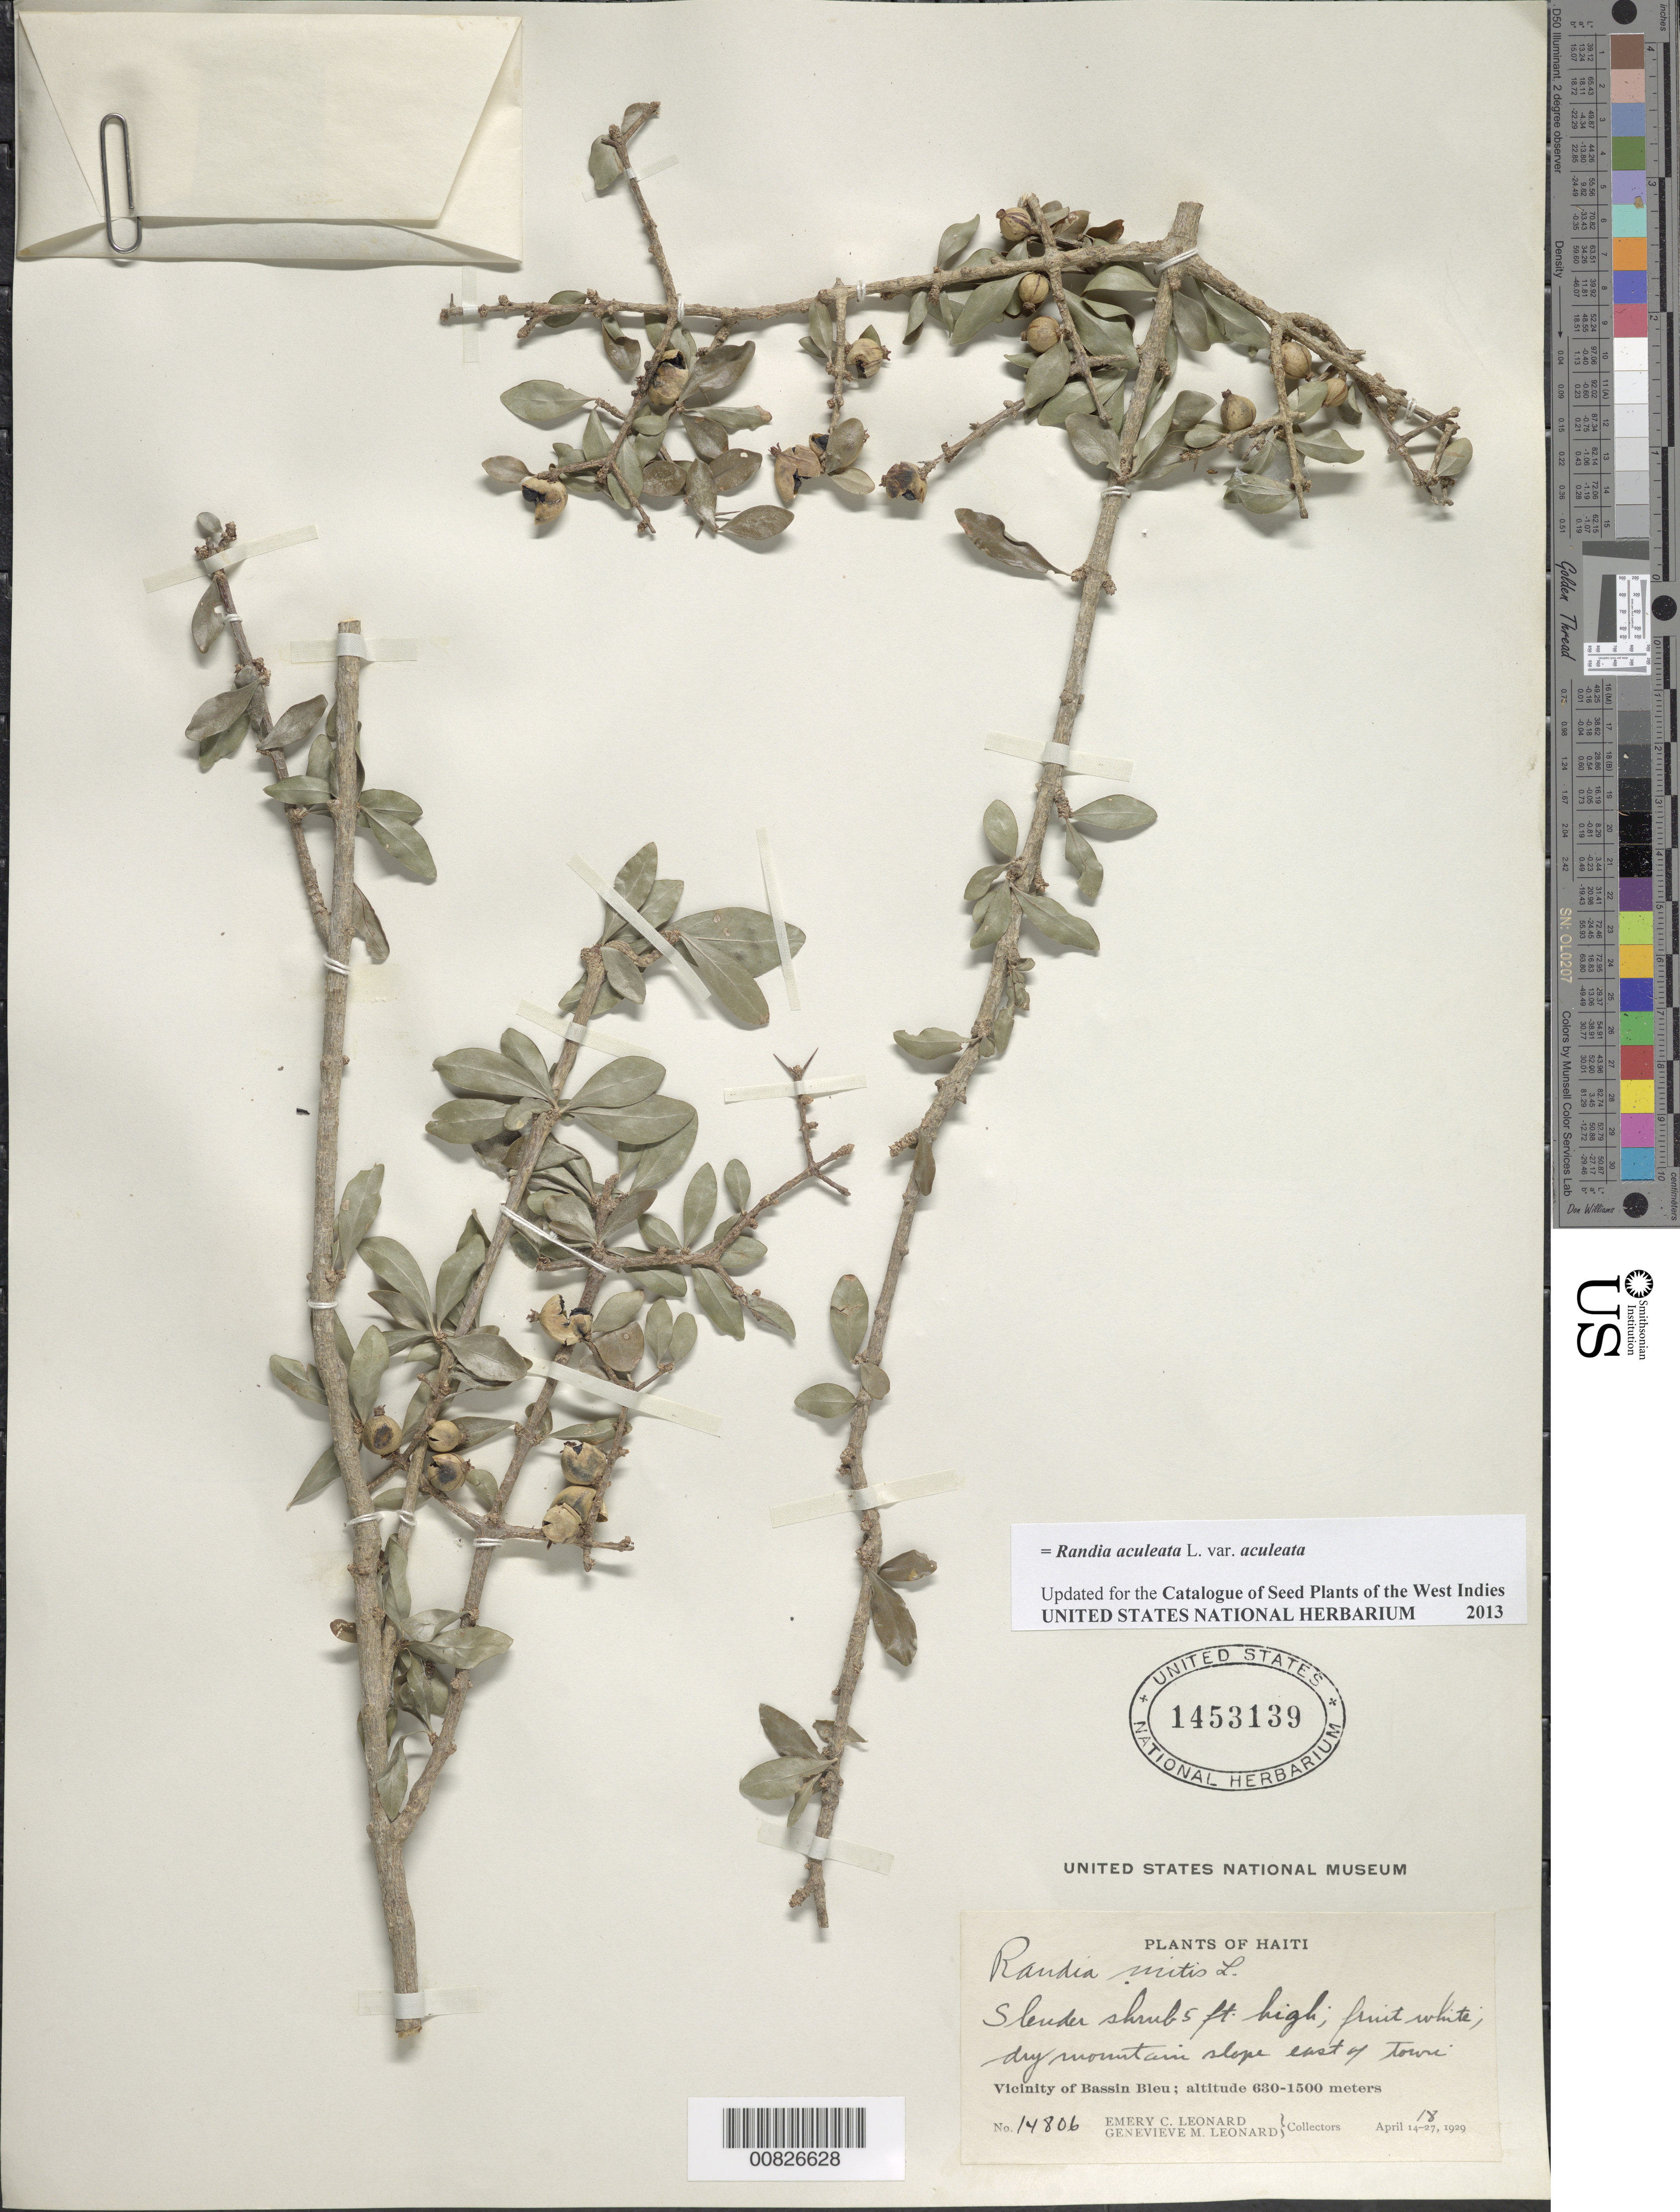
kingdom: Plantae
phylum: Tracheophyta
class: Magnoliopsida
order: Gentianales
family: Rubiaceae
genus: Randia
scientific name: Randia aculeata var. aculeata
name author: L.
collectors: E. C. Leonard & G. M. Leonard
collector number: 14806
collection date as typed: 18 Apr 1929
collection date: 1929-04-18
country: Haiti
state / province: Nord-Ouest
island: Hispaniola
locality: Vicinity of Bassin Bleu, E of town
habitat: Dry mountain slope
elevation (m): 630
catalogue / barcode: US 1453139